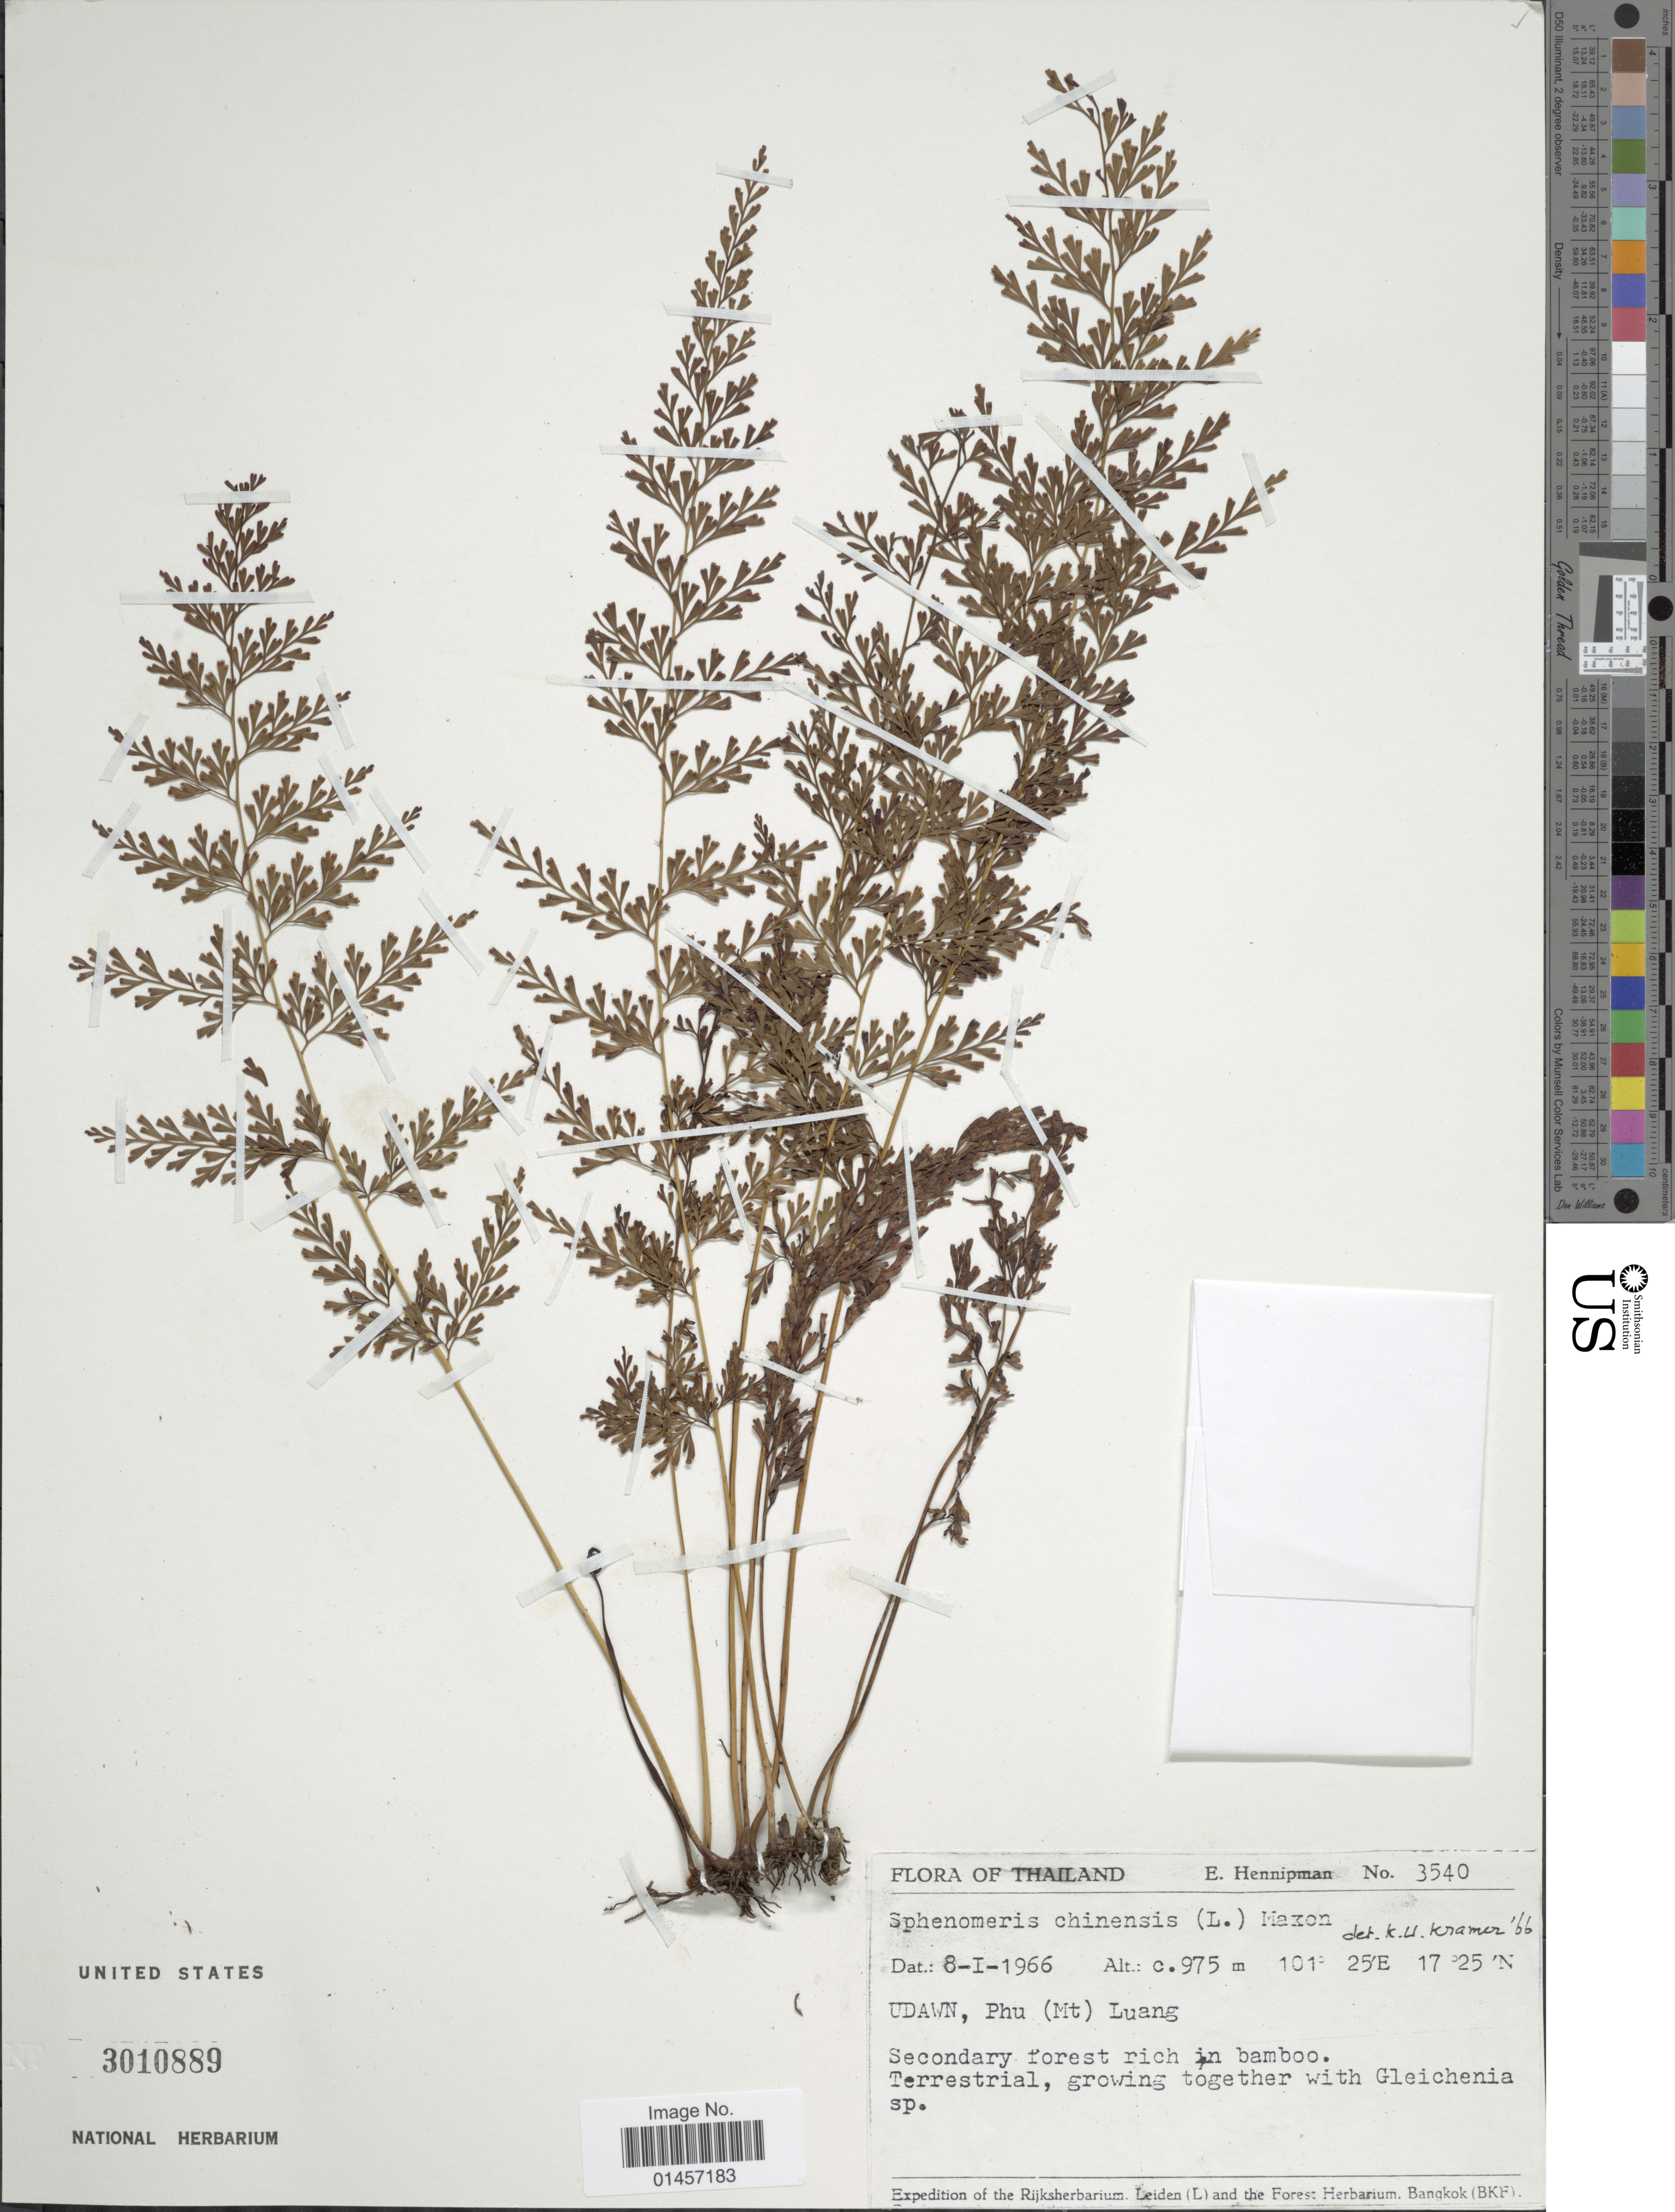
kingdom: Plantae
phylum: Tracheophyta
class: Polypodiopsida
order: Polypodiales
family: Lindsaeaceae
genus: Sphenomeris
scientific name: Sphenomeris chinensis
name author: (L.) Maxon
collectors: E. Hennipman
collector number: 3540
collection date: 1966-01-08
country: Thailand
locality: Udawn, Phu(Mt) Luang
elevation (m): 975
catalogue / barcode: US 3010889